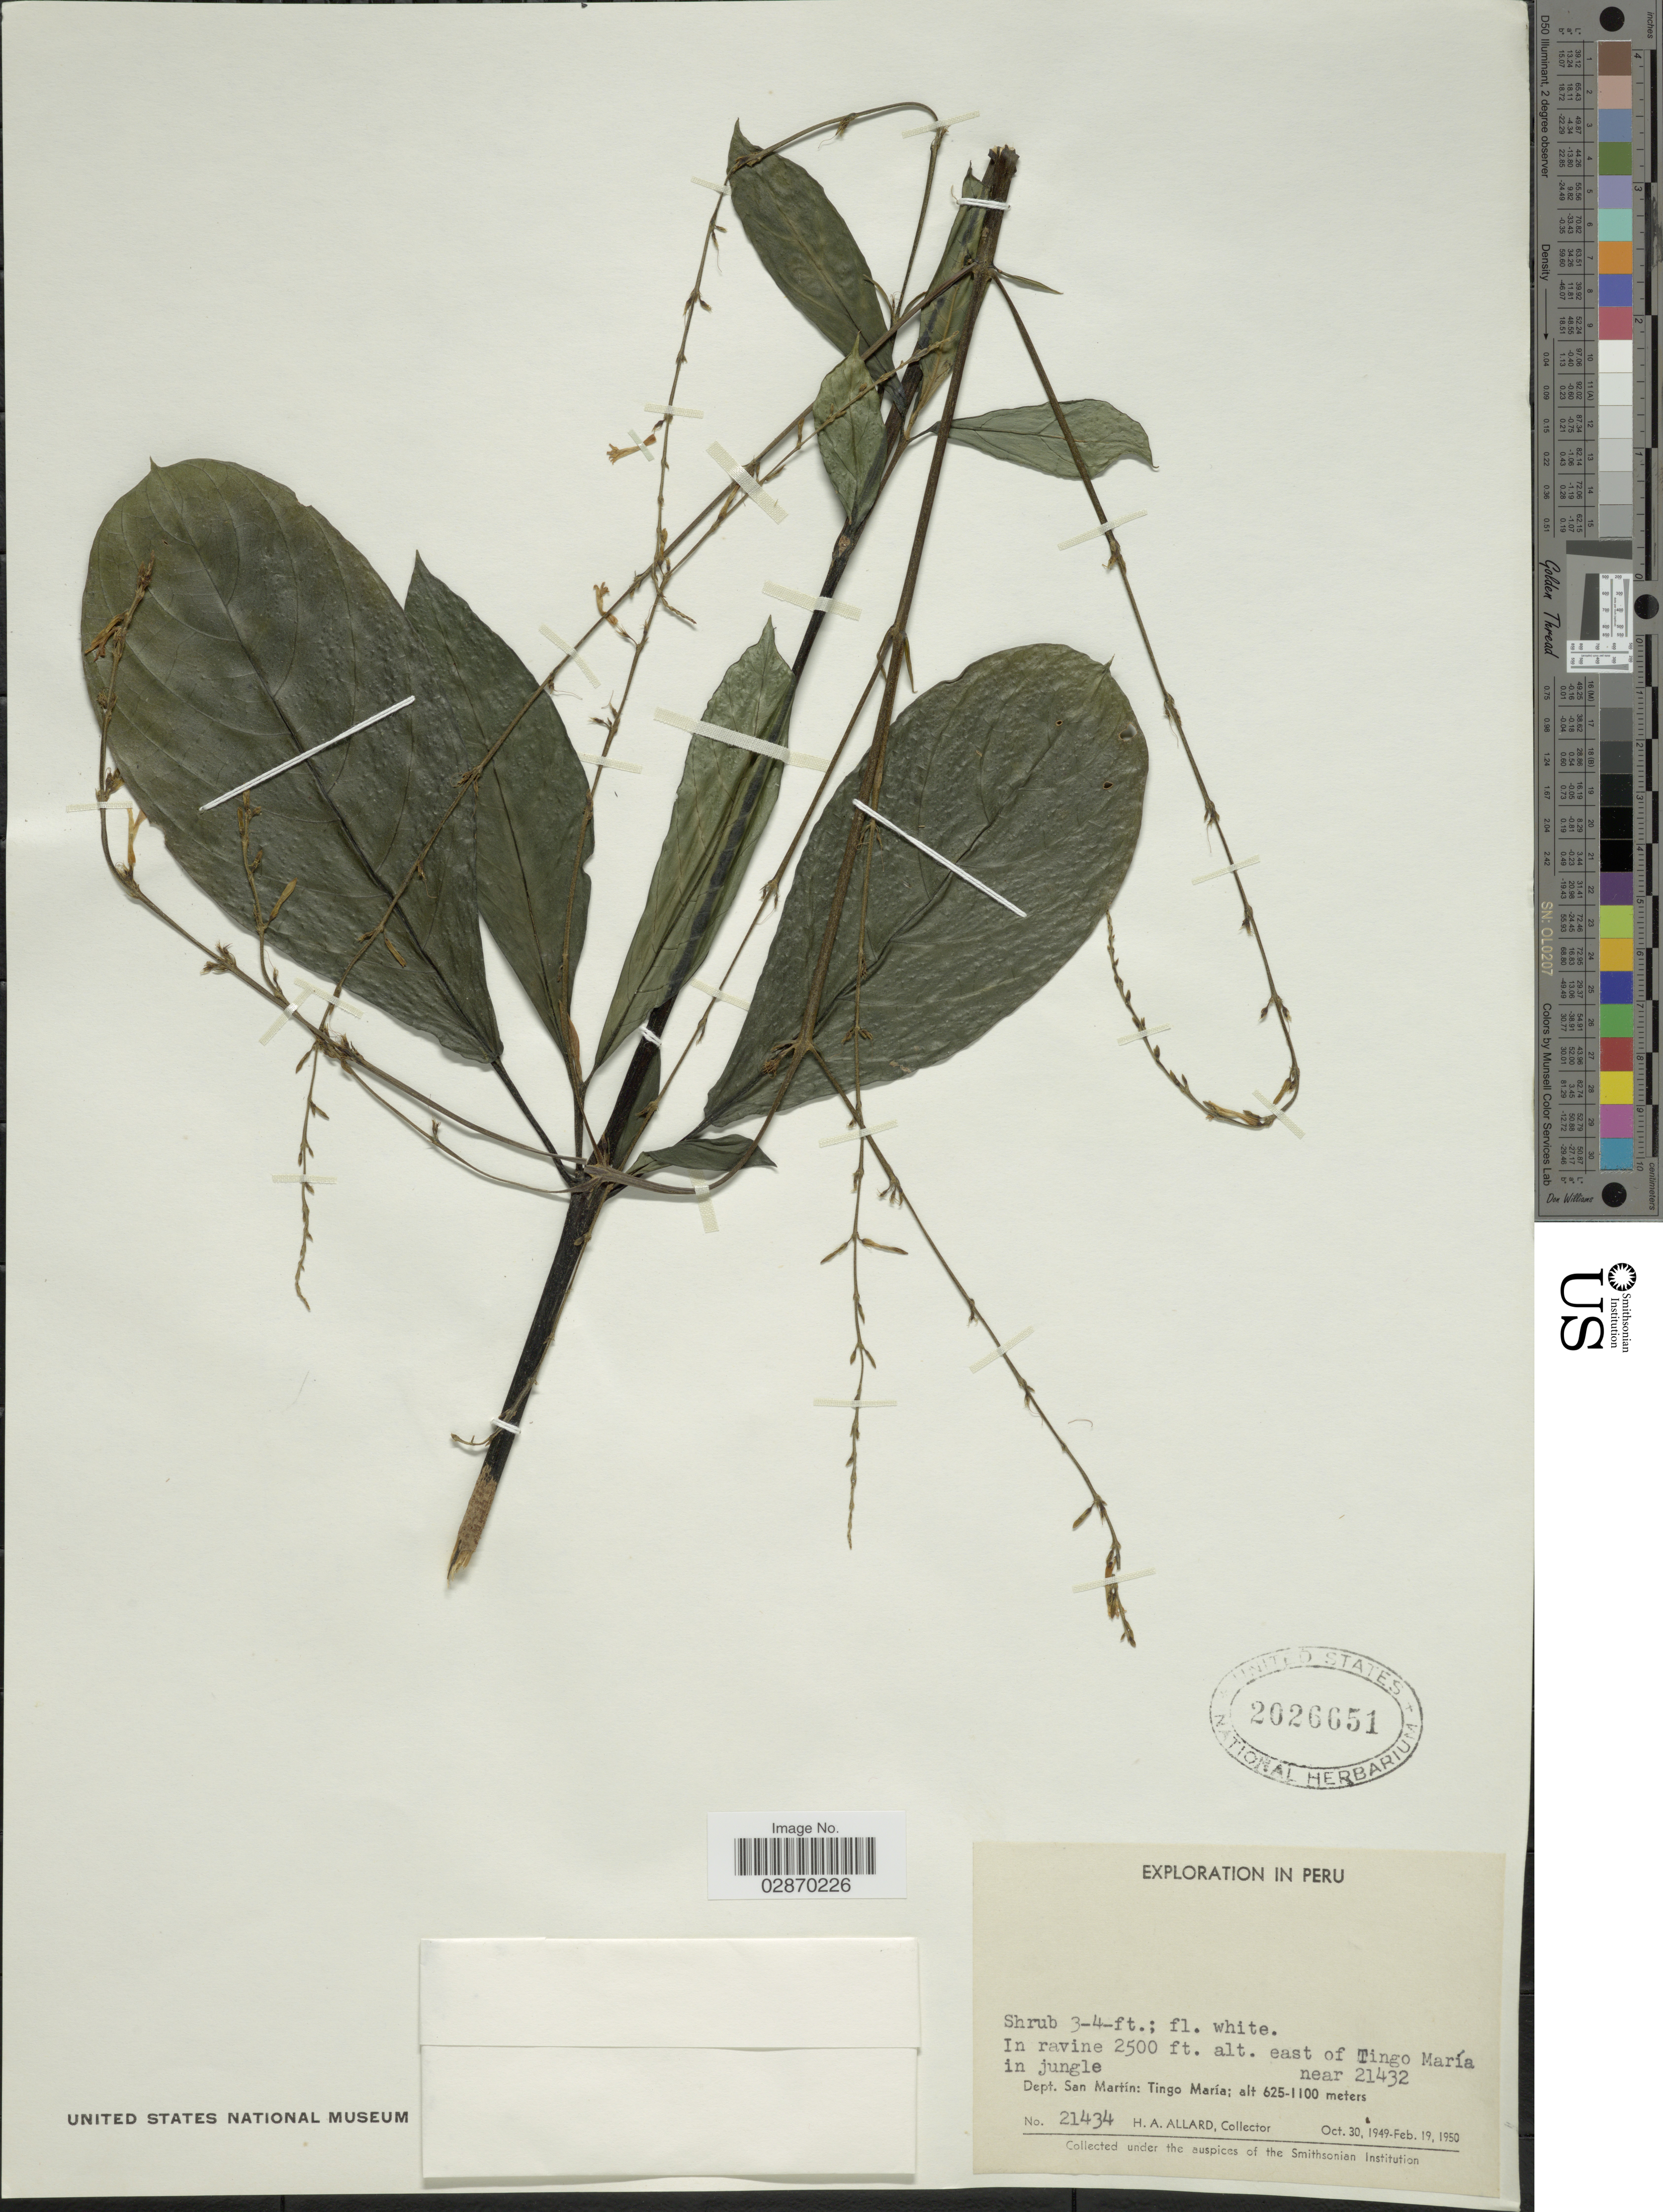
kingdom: Plantae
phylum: Tracheophyta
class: Magnoliopsida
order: Lamiales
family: Acanthaceae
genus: Pseuderanthemum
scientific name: Pseuderanthemum sp.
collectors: A. H. Allard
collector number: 21434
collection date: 1949-10-30/1950-02-19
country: Peru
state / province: San Martín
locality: East of Tingo María in jungle, near 21432. Dept. San Martín: Tingo María.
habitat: in ravine in jungle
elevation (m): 762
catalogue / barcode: US 2026651